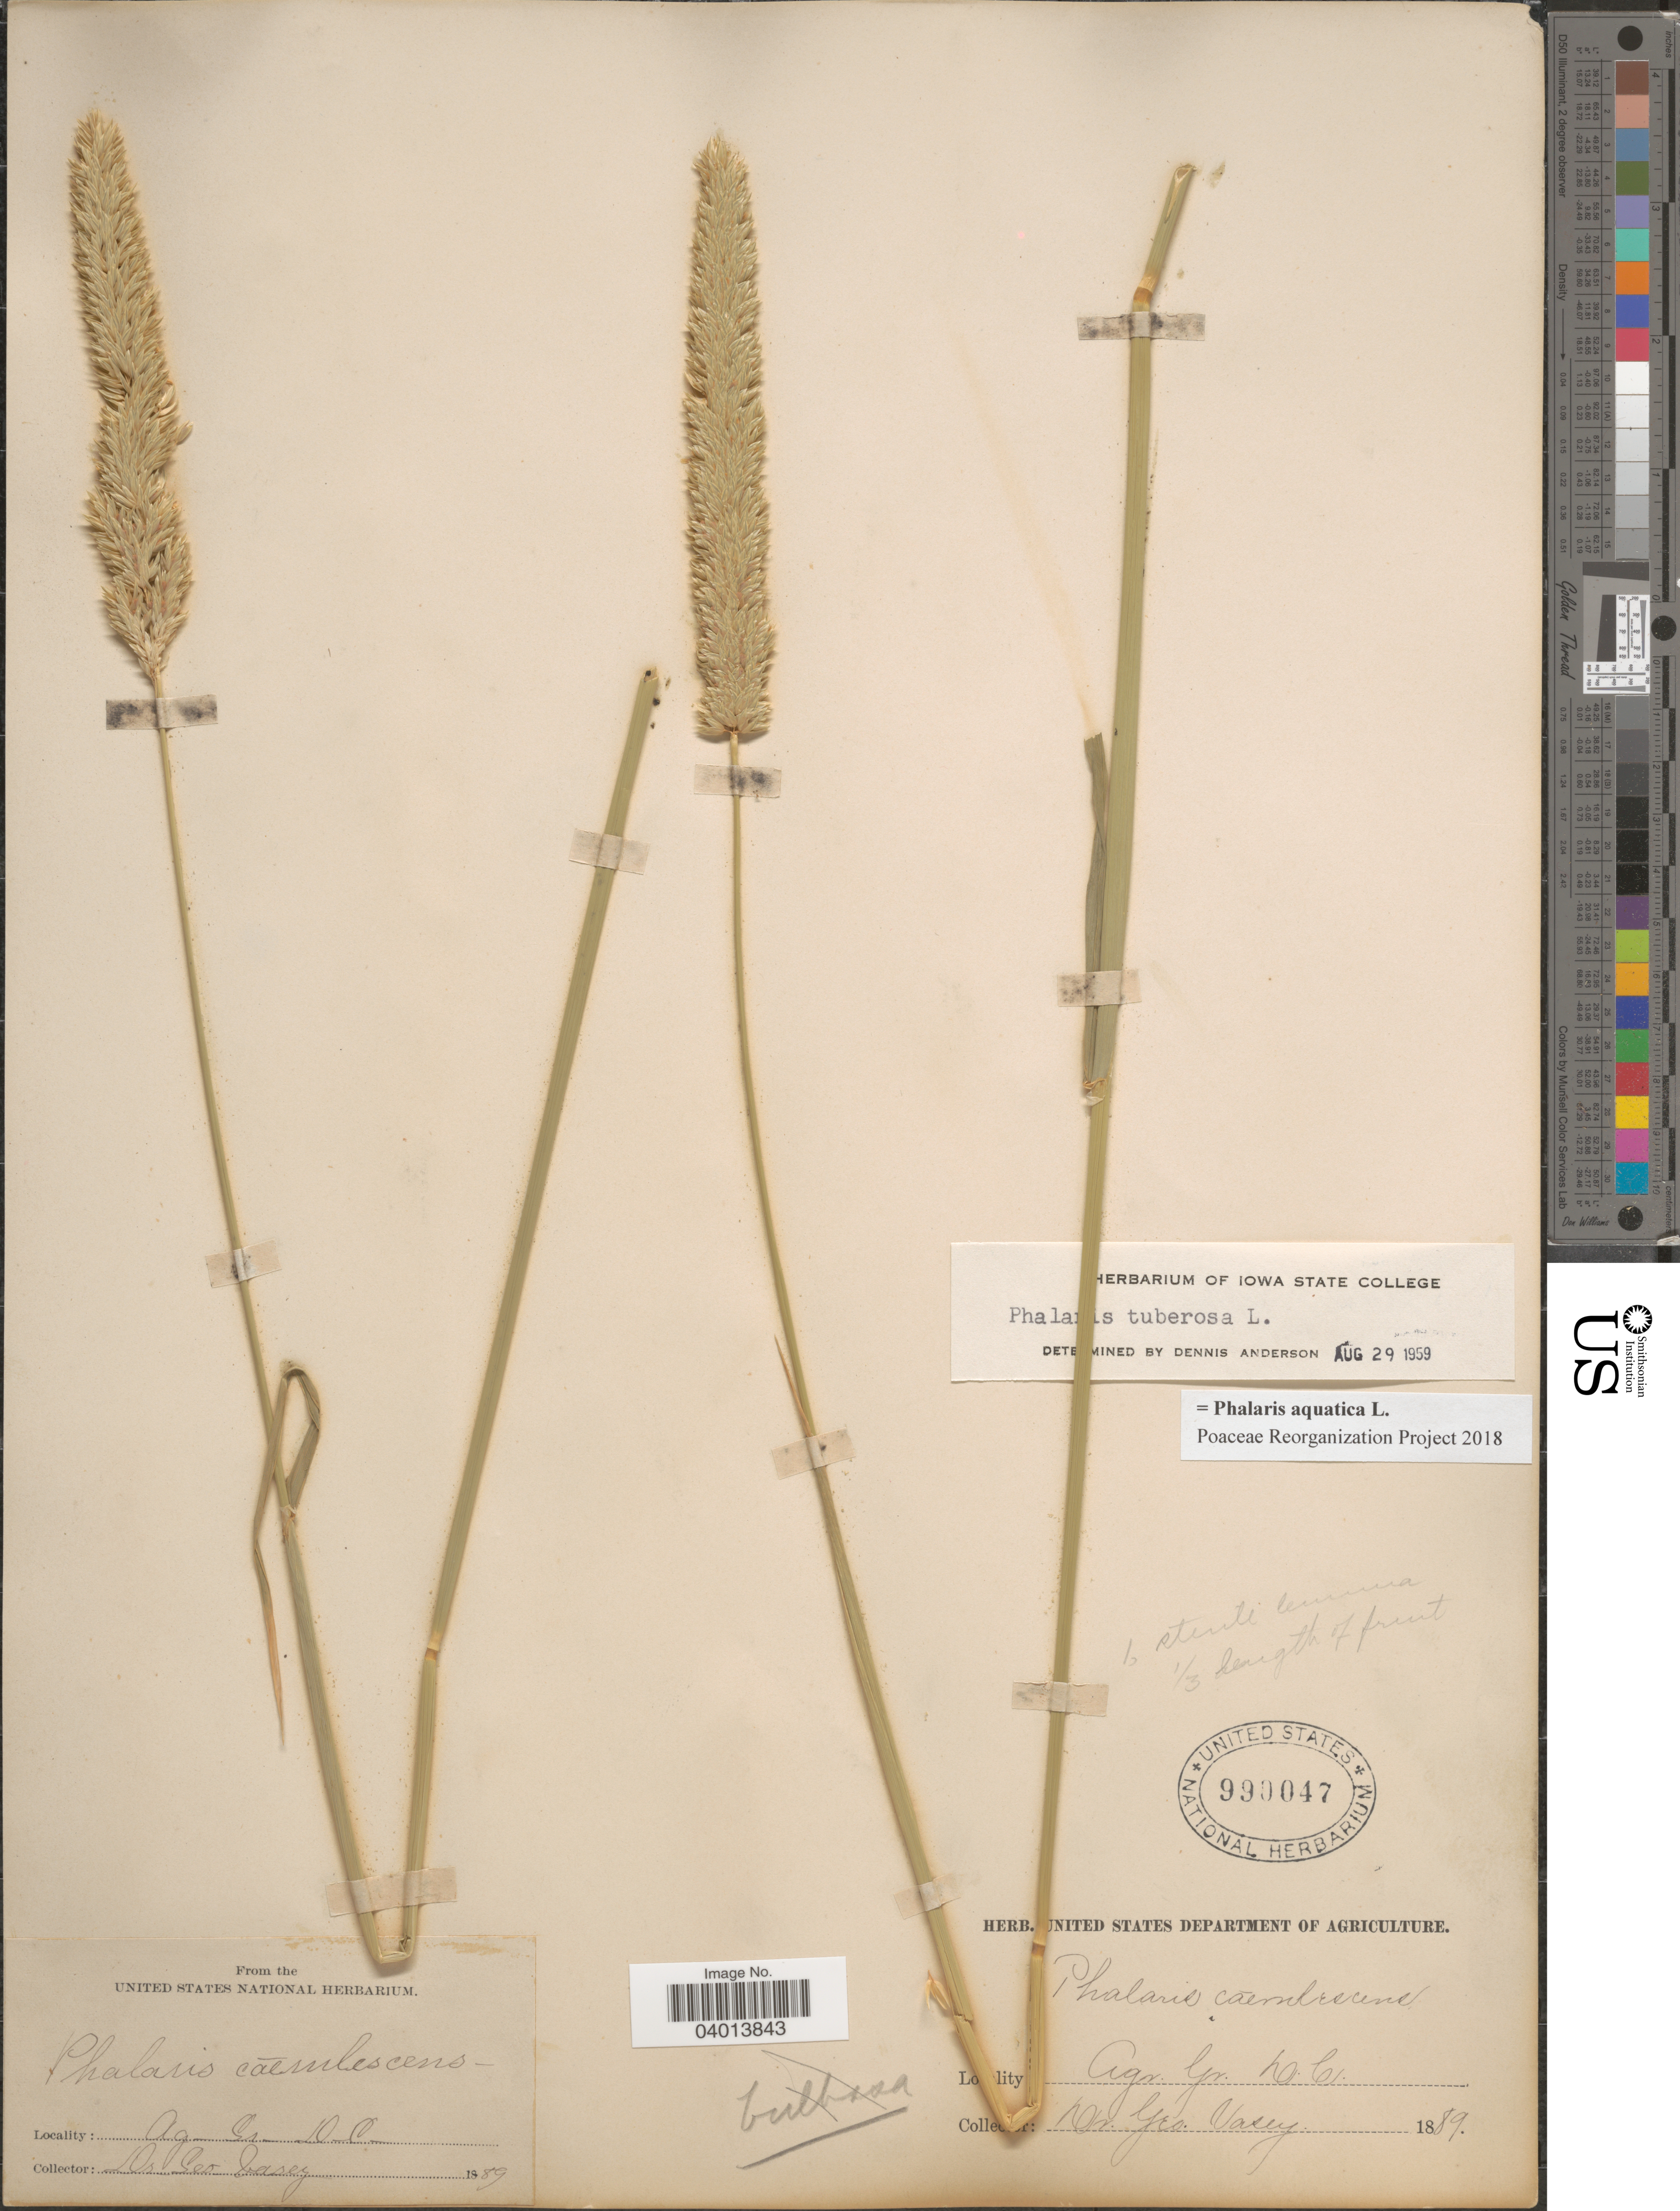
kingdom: Plantae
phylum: Tracheophyta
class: Liliopsida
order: Poales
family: Poaceae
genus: Phalaris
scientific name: Phalaris aquatica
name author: L.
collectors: G. R. Vasey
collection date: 1889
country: United States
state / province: District of Columbia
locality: Ag. Gr. D.C.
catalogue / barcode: US 990047